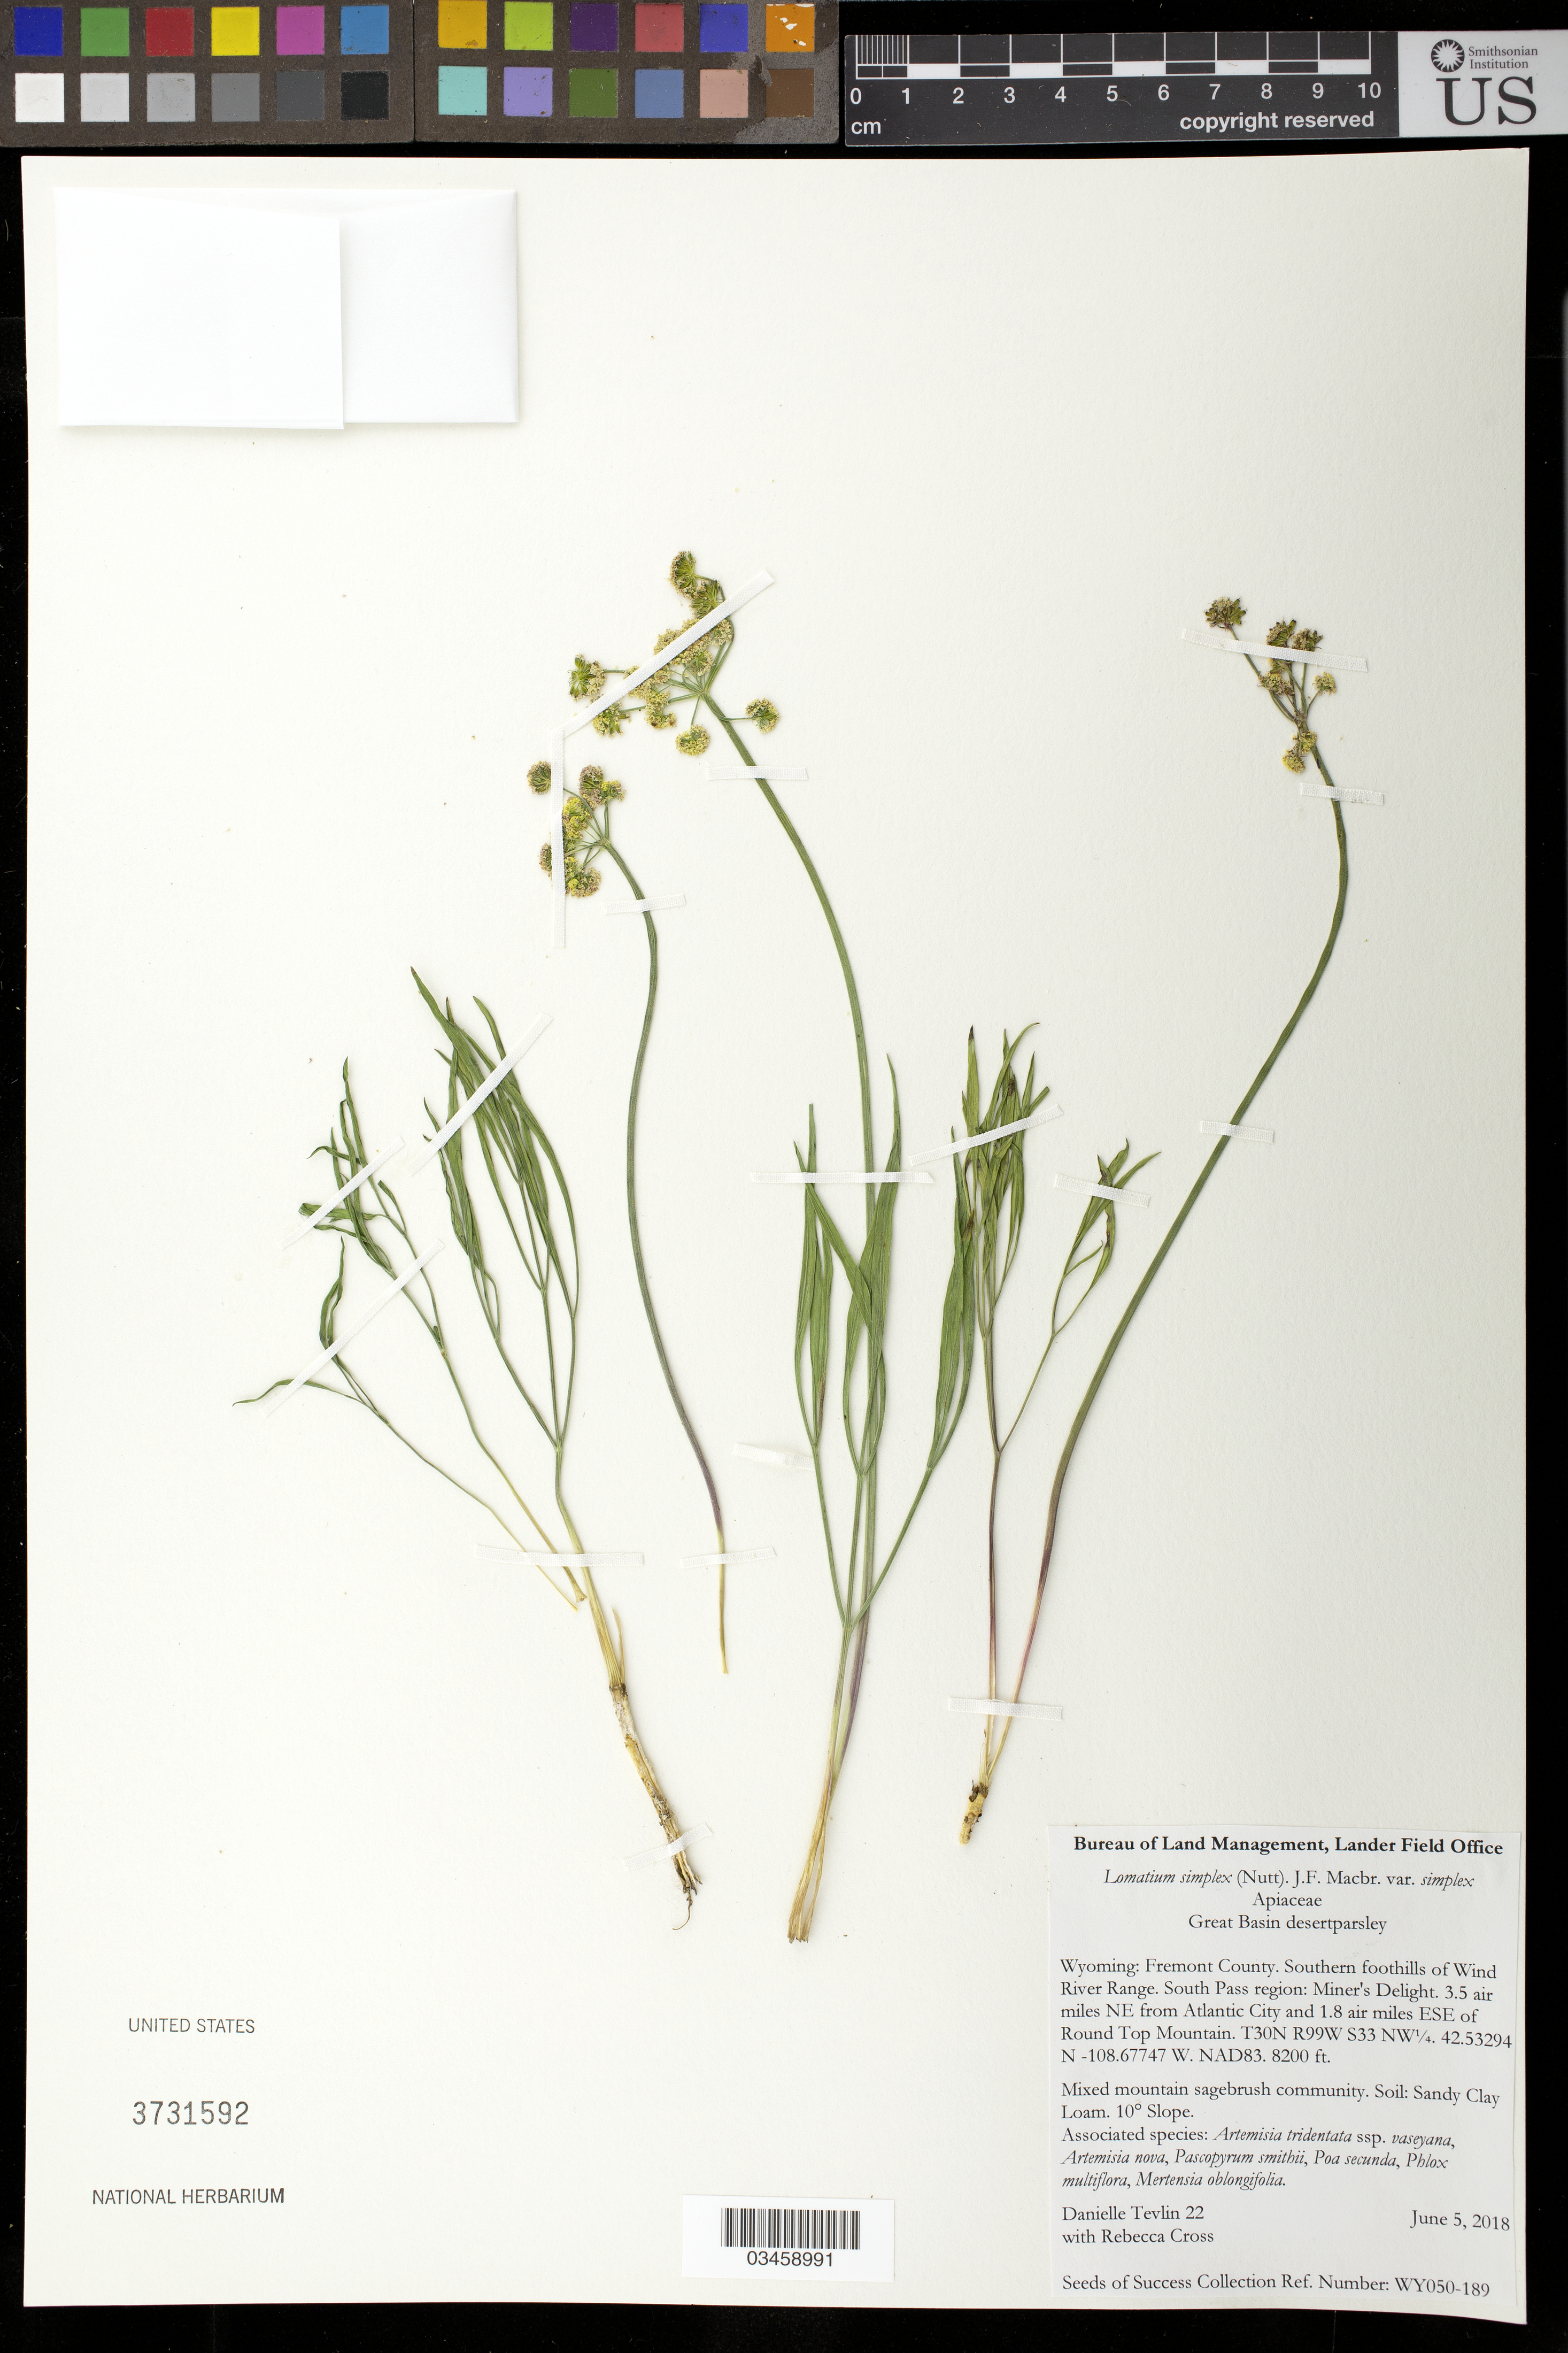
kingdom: Plantae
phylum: Tracheophyta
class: Magnoliopsida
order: Apiales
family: Apiaceae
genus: Lomatium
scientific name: Lomatium simplex var. simplex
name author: (Nutt.) J.F. Macbr.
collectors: D. Tevlin & R. Cross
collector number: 22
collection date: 2018-06-05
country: United States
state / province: Wyoming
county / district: Fremont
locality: Southern foothils of Wind River Range. South Pass Region, Miner's Delight, 3.5 air mi. NE of Atlantic City and 1.8 air mi. ESE of Round Top Mt. T30N R99W S33 NW1/4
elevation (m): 2499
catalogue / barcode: US 3731592